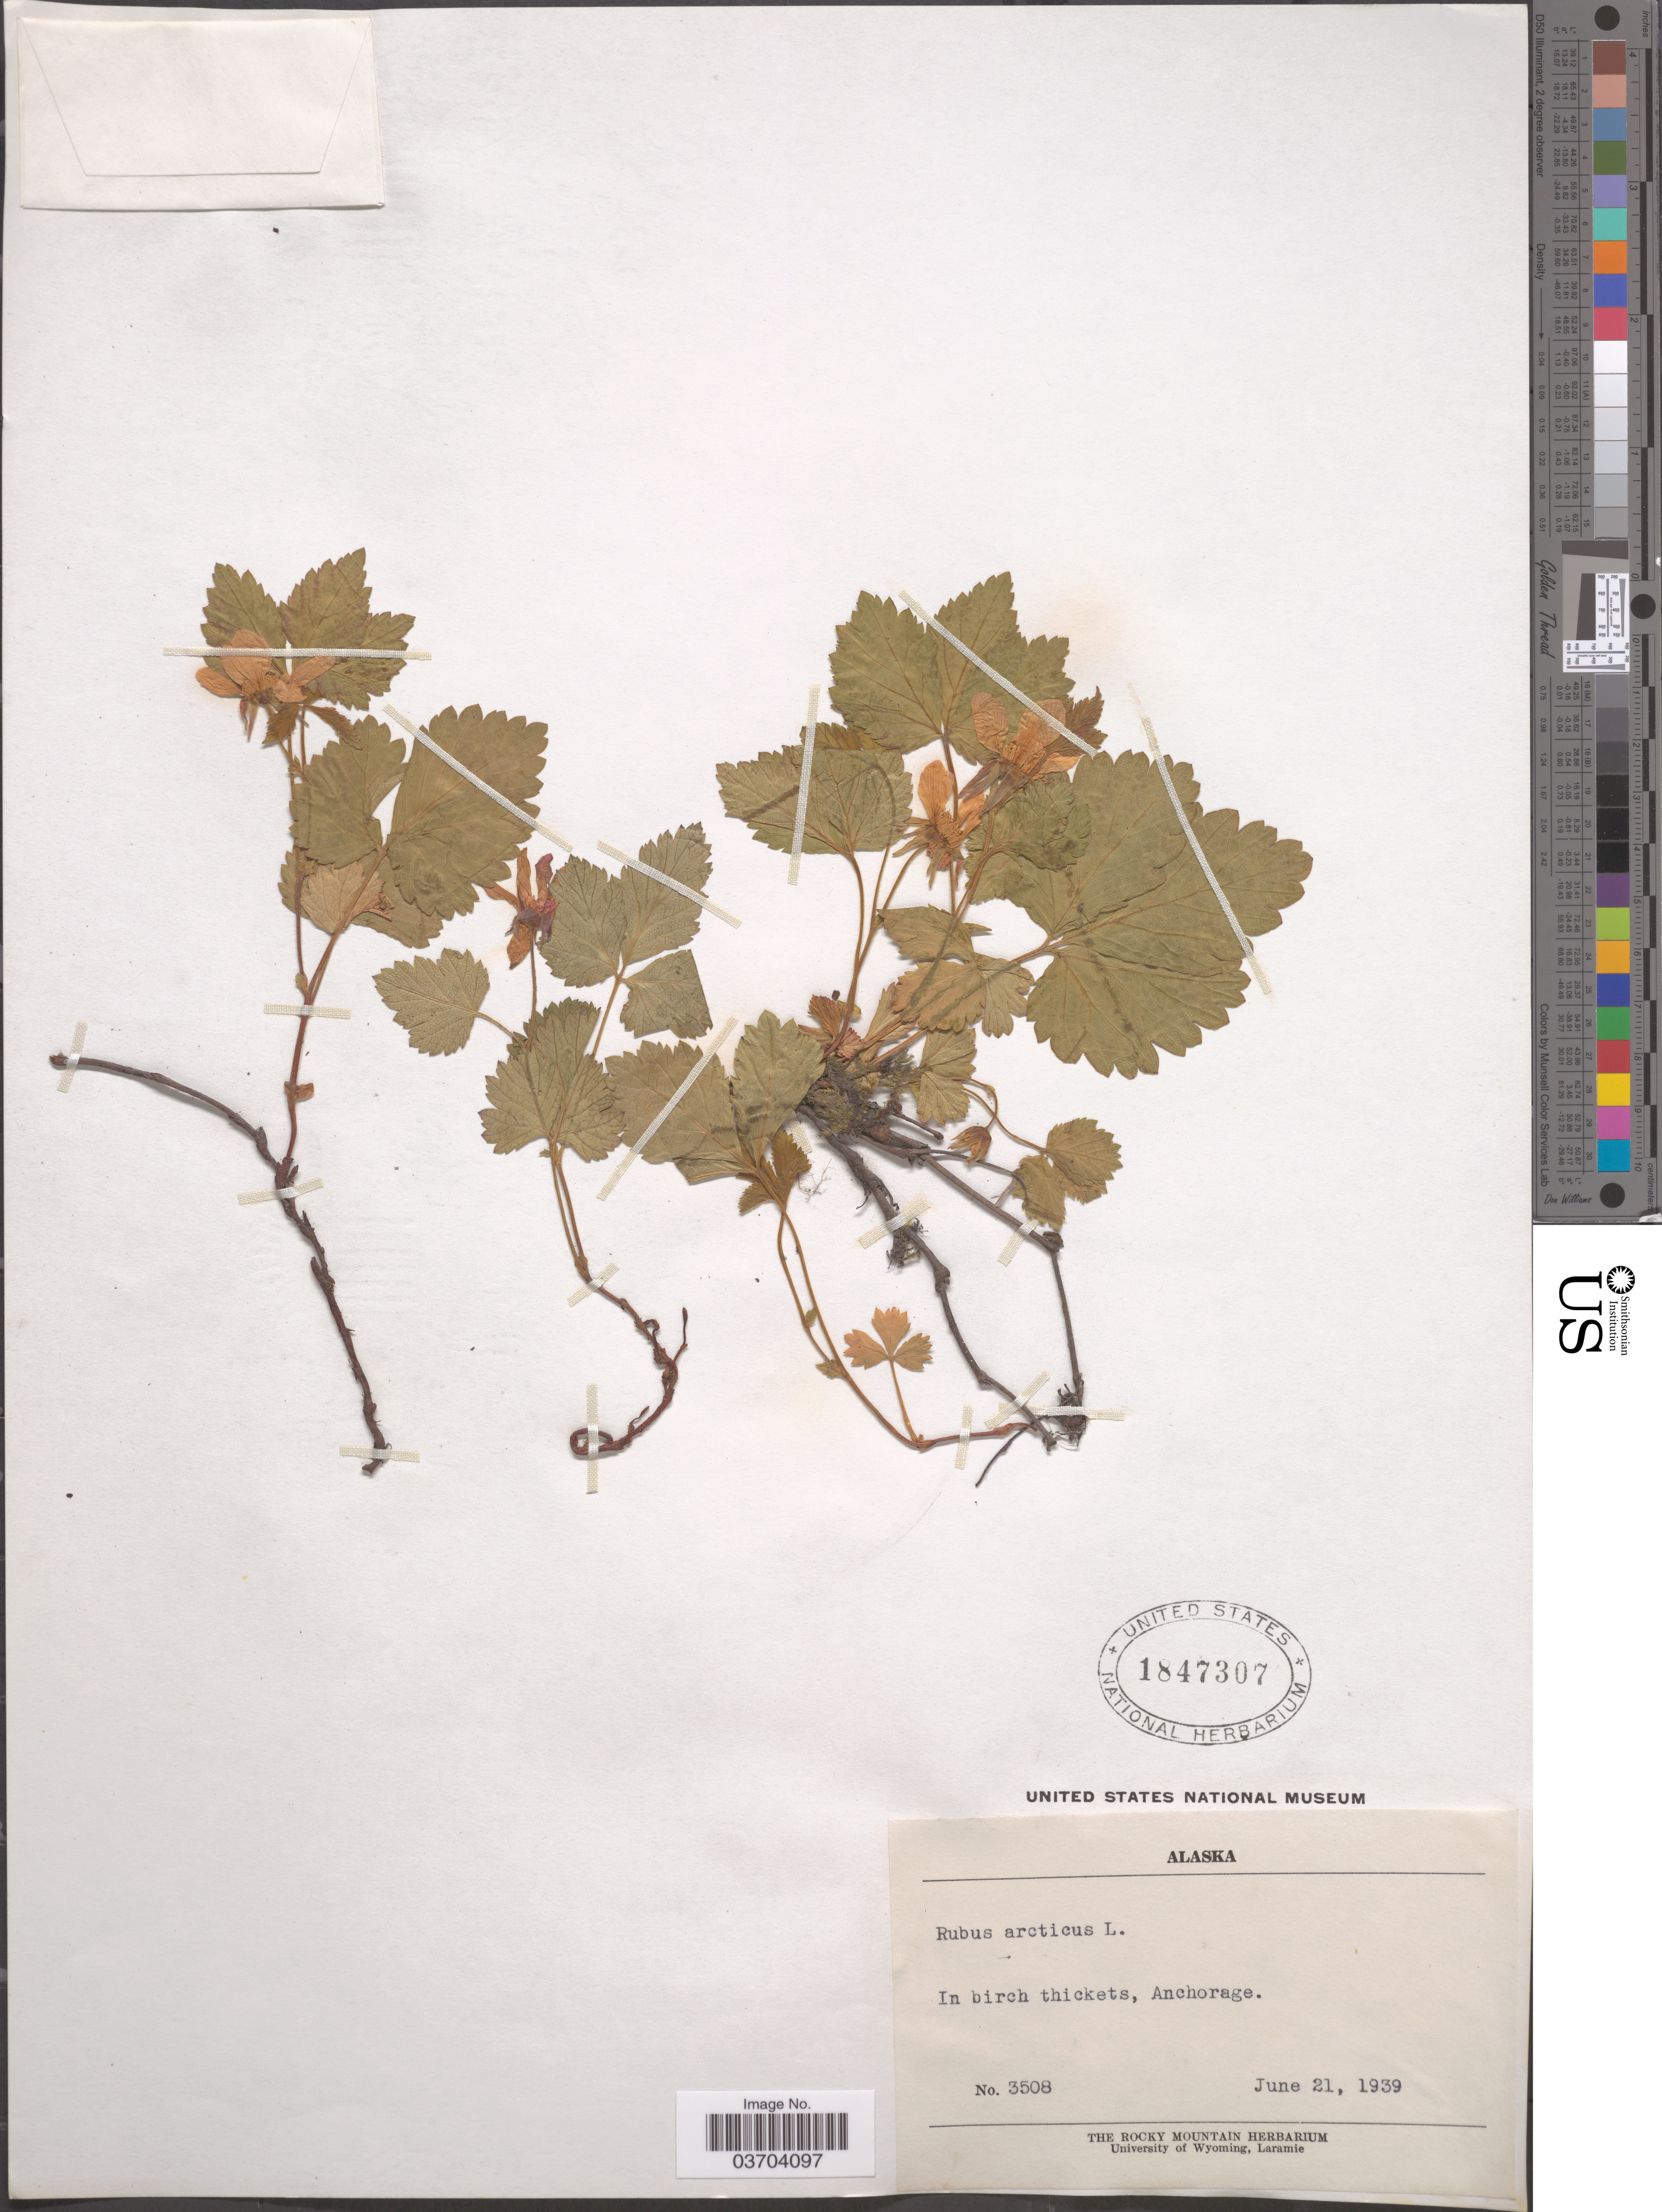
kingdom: Plantae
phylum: Tracheophyta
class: Magnoliopsida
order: Rosales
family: Rosaceae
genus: Rubus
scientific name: Rubus arcticus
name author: L.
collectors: ex herb. The Rocky Mountain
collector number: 3508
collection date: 1939-06-21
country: United States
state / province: Alaska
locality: Anchorage.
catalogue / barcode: US 1847307